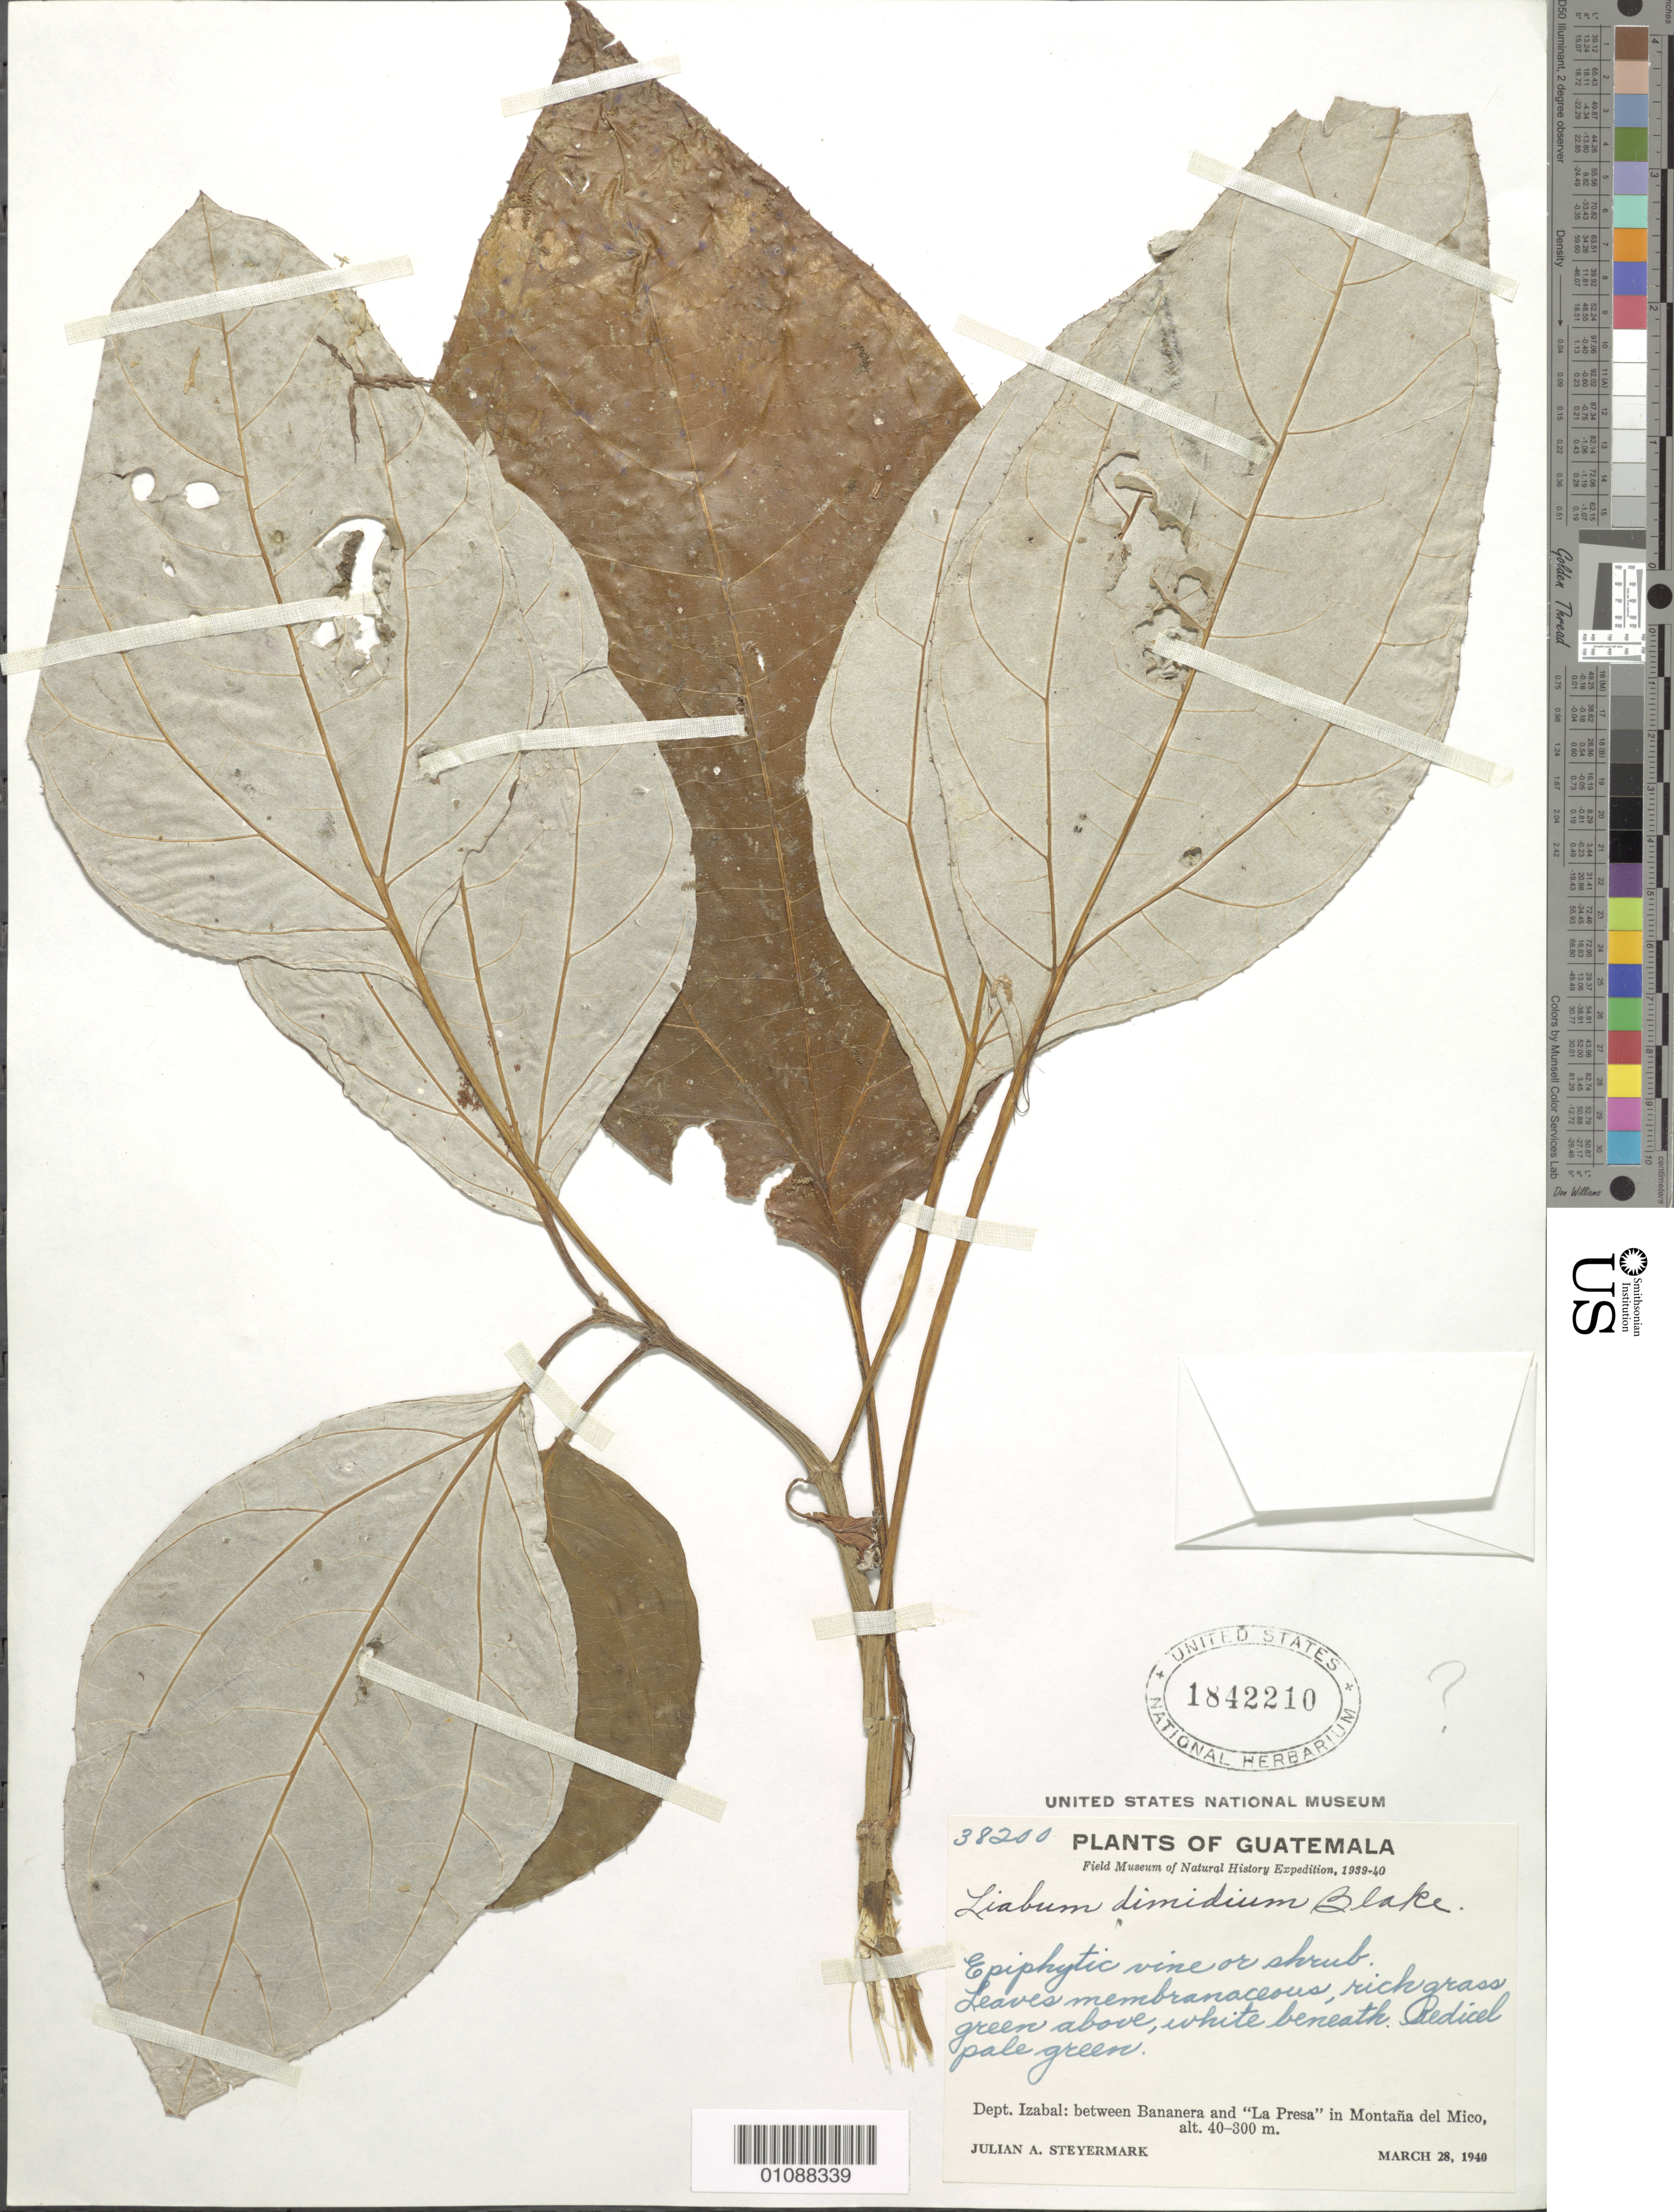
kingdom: Plantae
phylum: Tracheophyta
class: Magnoliopsida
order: Asterales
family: Asteraceae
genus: Sinclairia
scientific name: Sinclairia polyantha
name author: (Klatt) Rydb.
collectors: J. Steyermark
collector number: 38200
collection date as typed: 28 March 1940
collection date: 1940-03-28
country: Guatemala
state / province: Izabal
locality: Bananera to "La Presa" in Montana de mico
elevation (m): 40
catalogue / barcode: US 1842210